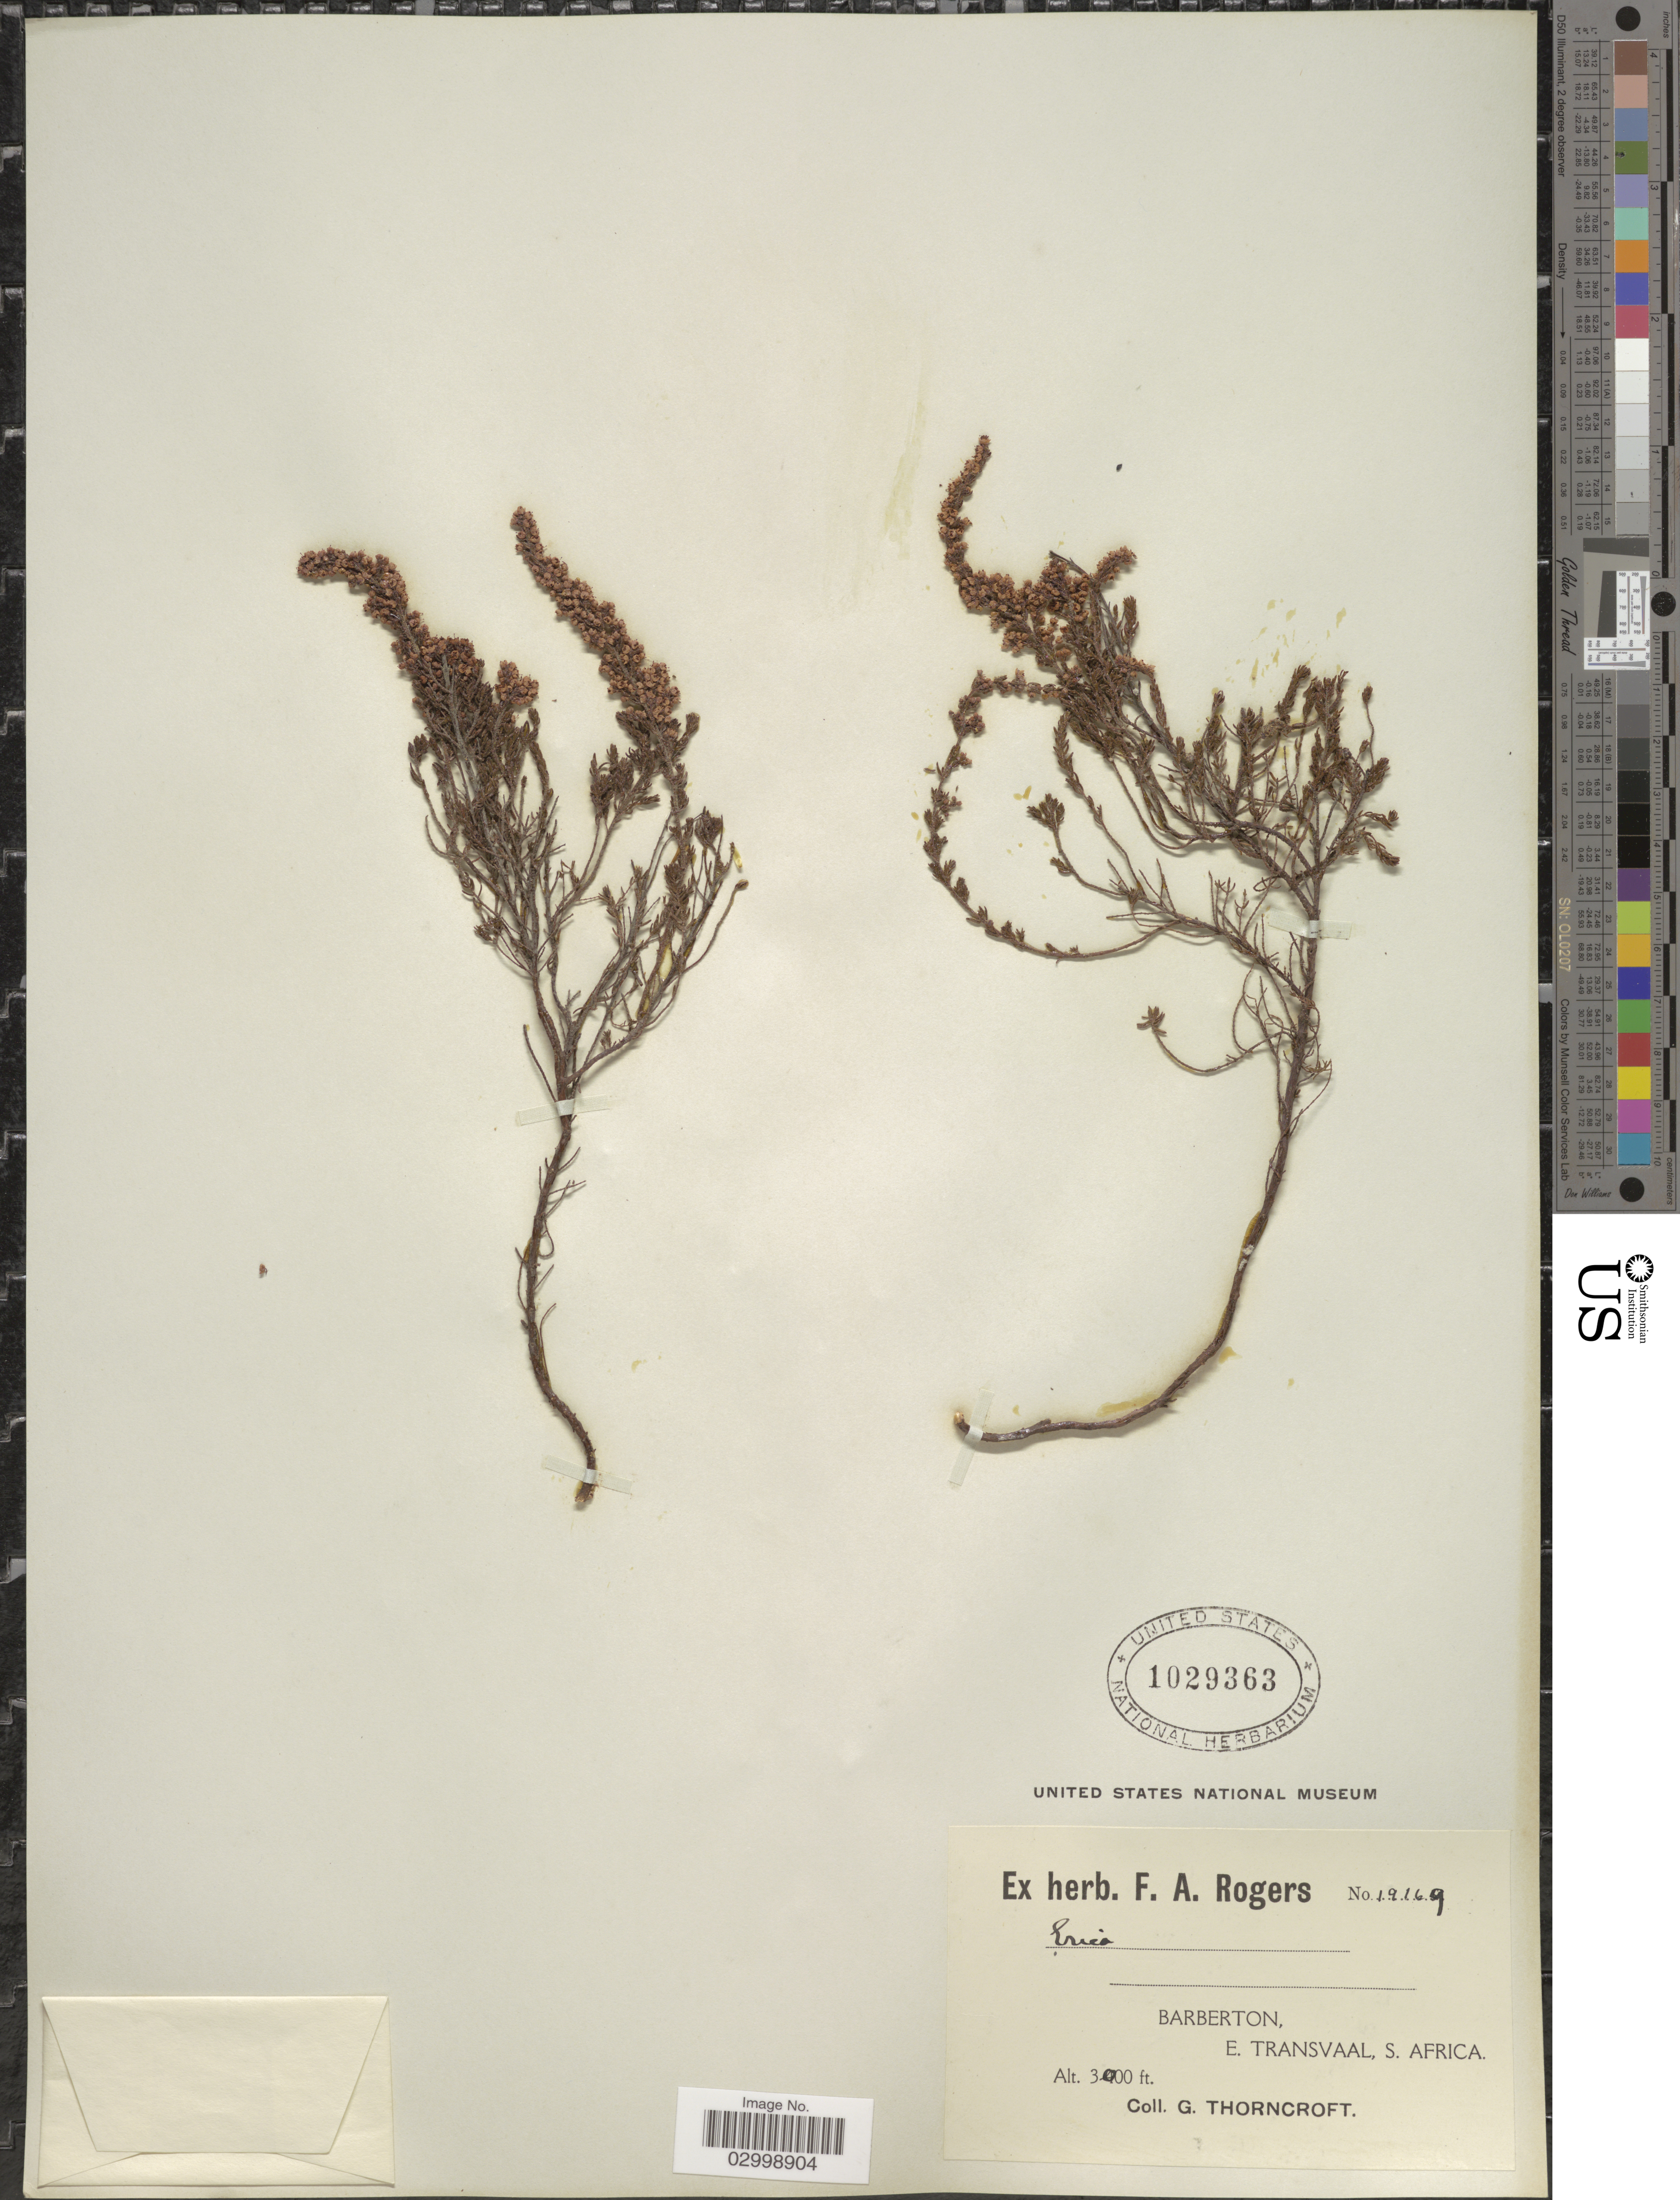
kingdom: Plantae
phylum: Tracheophyta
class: Magnoliopsida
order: Ericales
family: Ericaceae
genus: Erica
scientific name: Erica sp.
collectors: G. Thorncroft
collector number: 19169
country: South Africa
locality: Barberton, E. Transvaal, S. Africa.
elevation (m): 914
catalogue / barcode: US 1029363